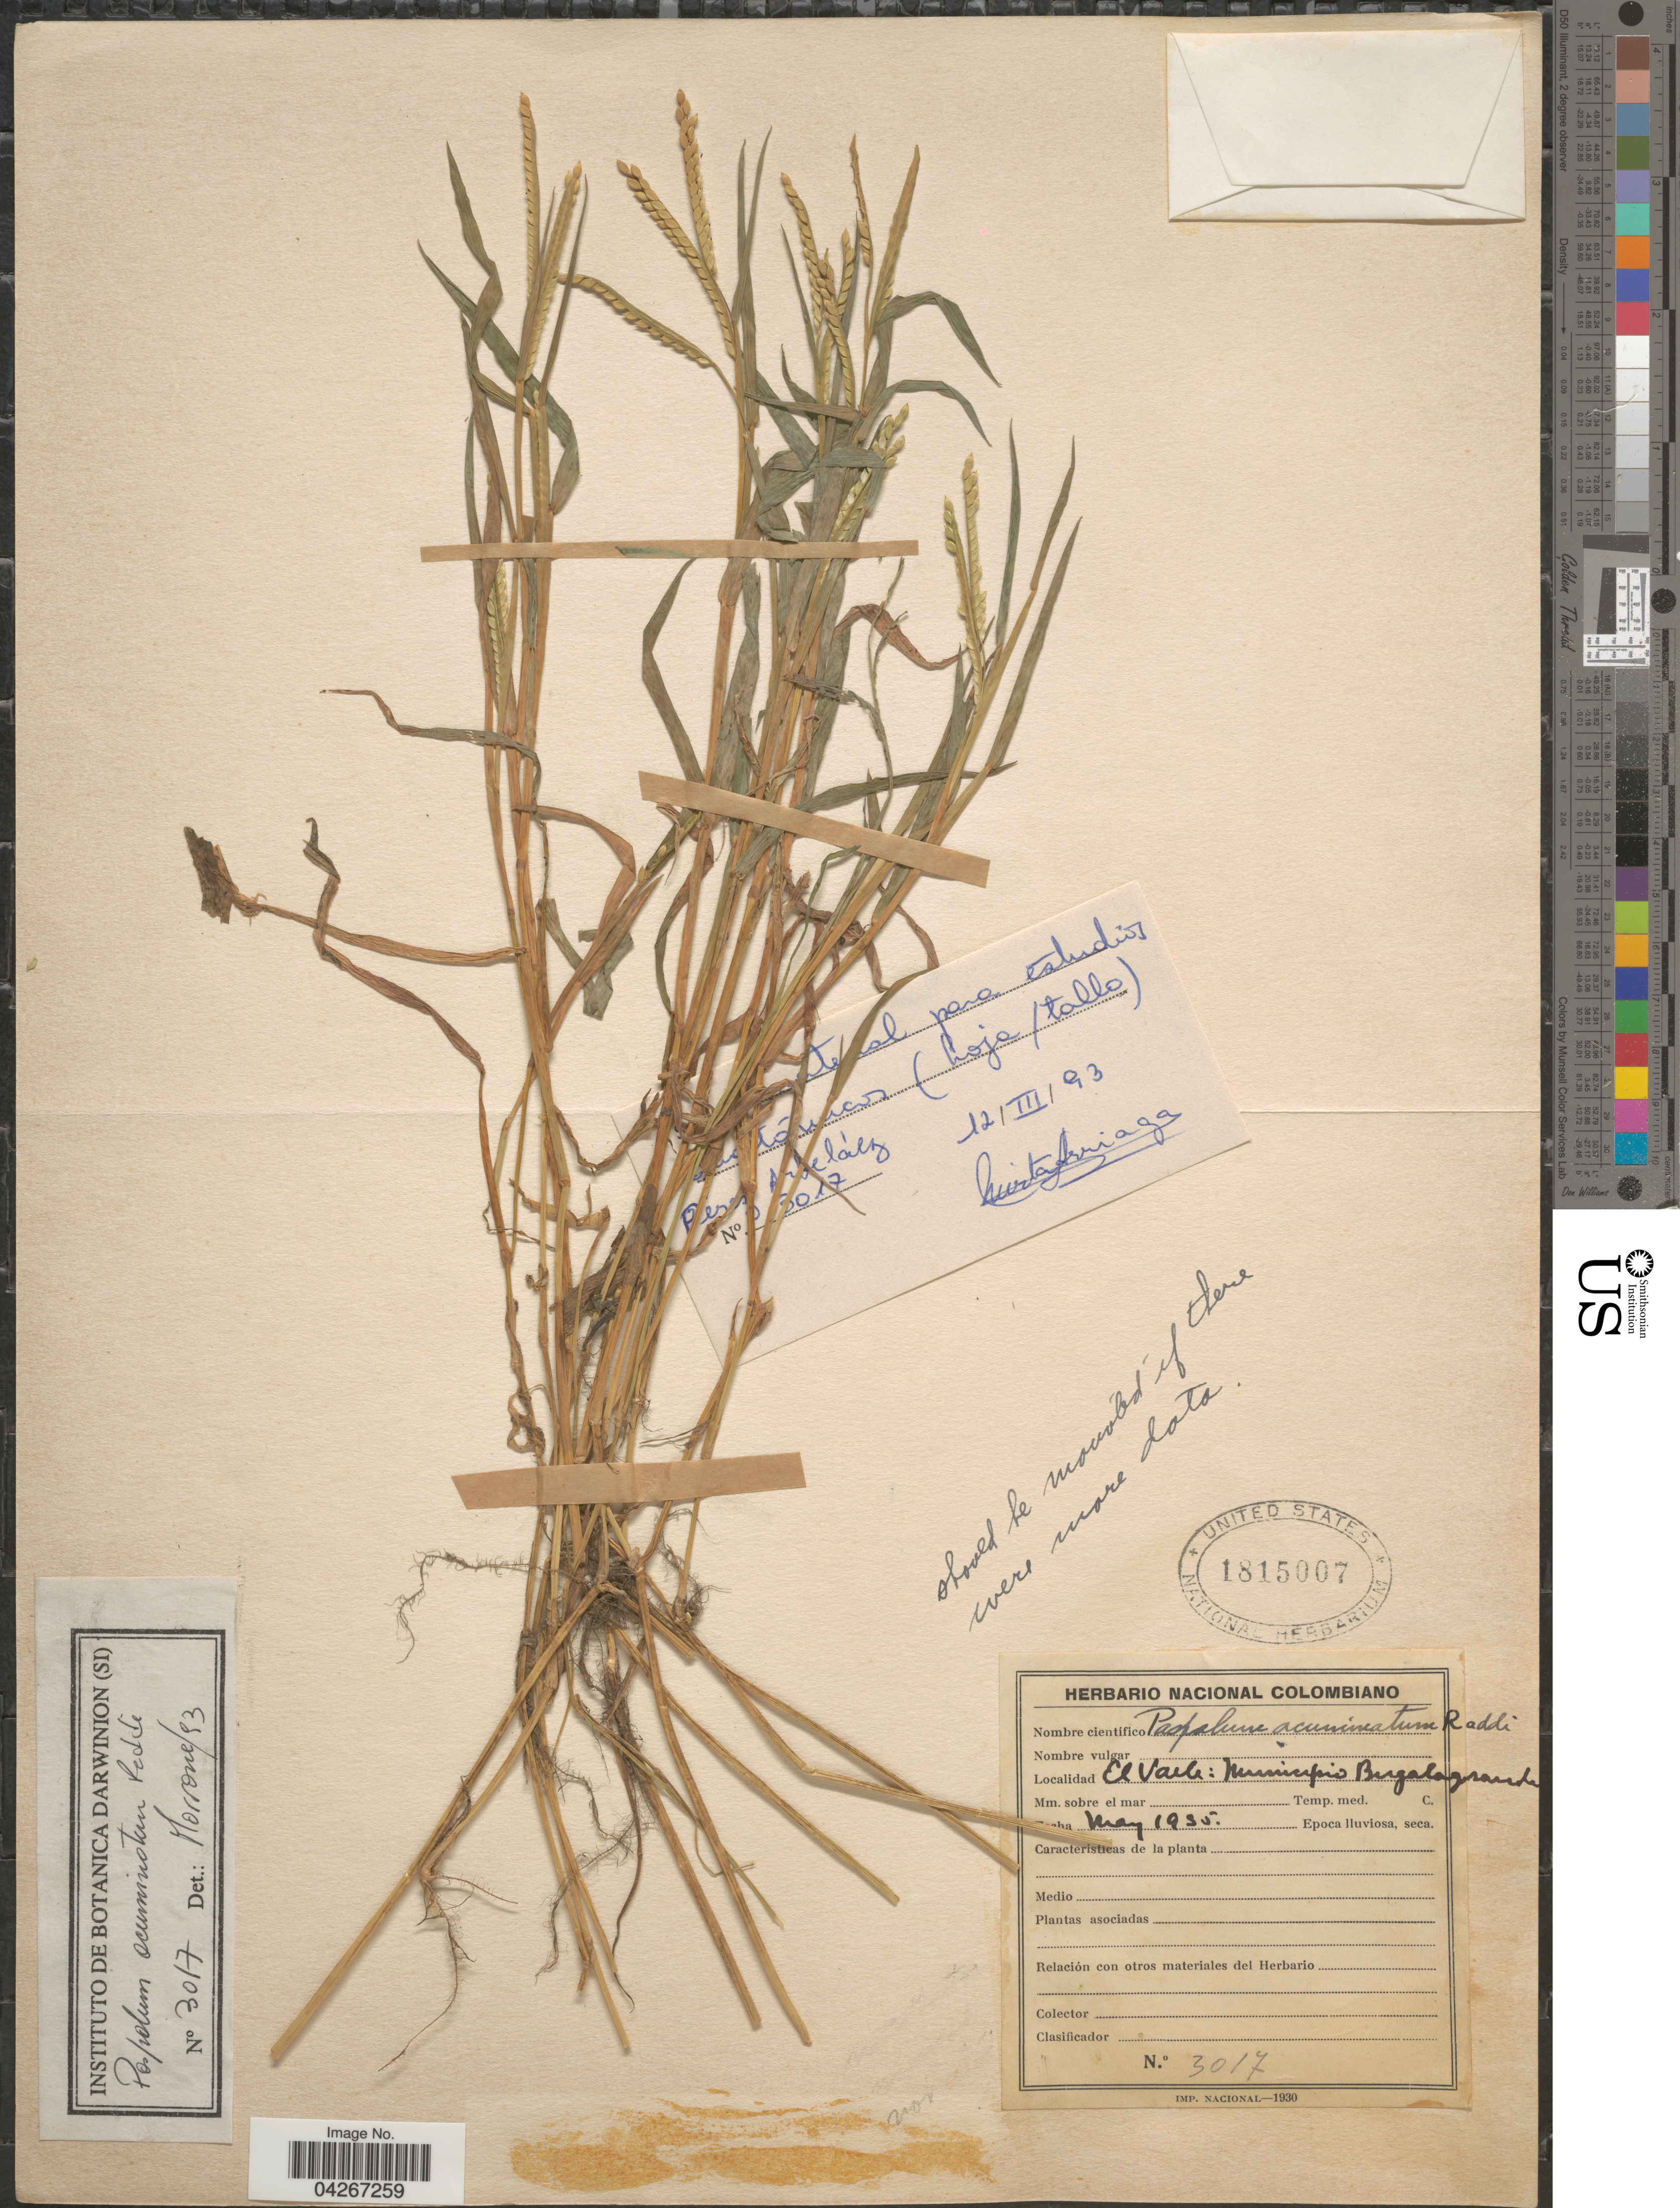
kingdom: Plantae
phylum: Tracheophyta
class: Liliopsida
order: Poales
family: Poaceae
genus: Paspalum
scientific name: Paspalum acuminatum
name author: Raddi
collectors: ex Herb. Colombiano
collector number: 3017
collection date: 1935-05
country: Colombia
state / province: Valle del Cauca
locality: El Valle: Municipio Bergalagrande.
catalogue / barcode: US 1815007